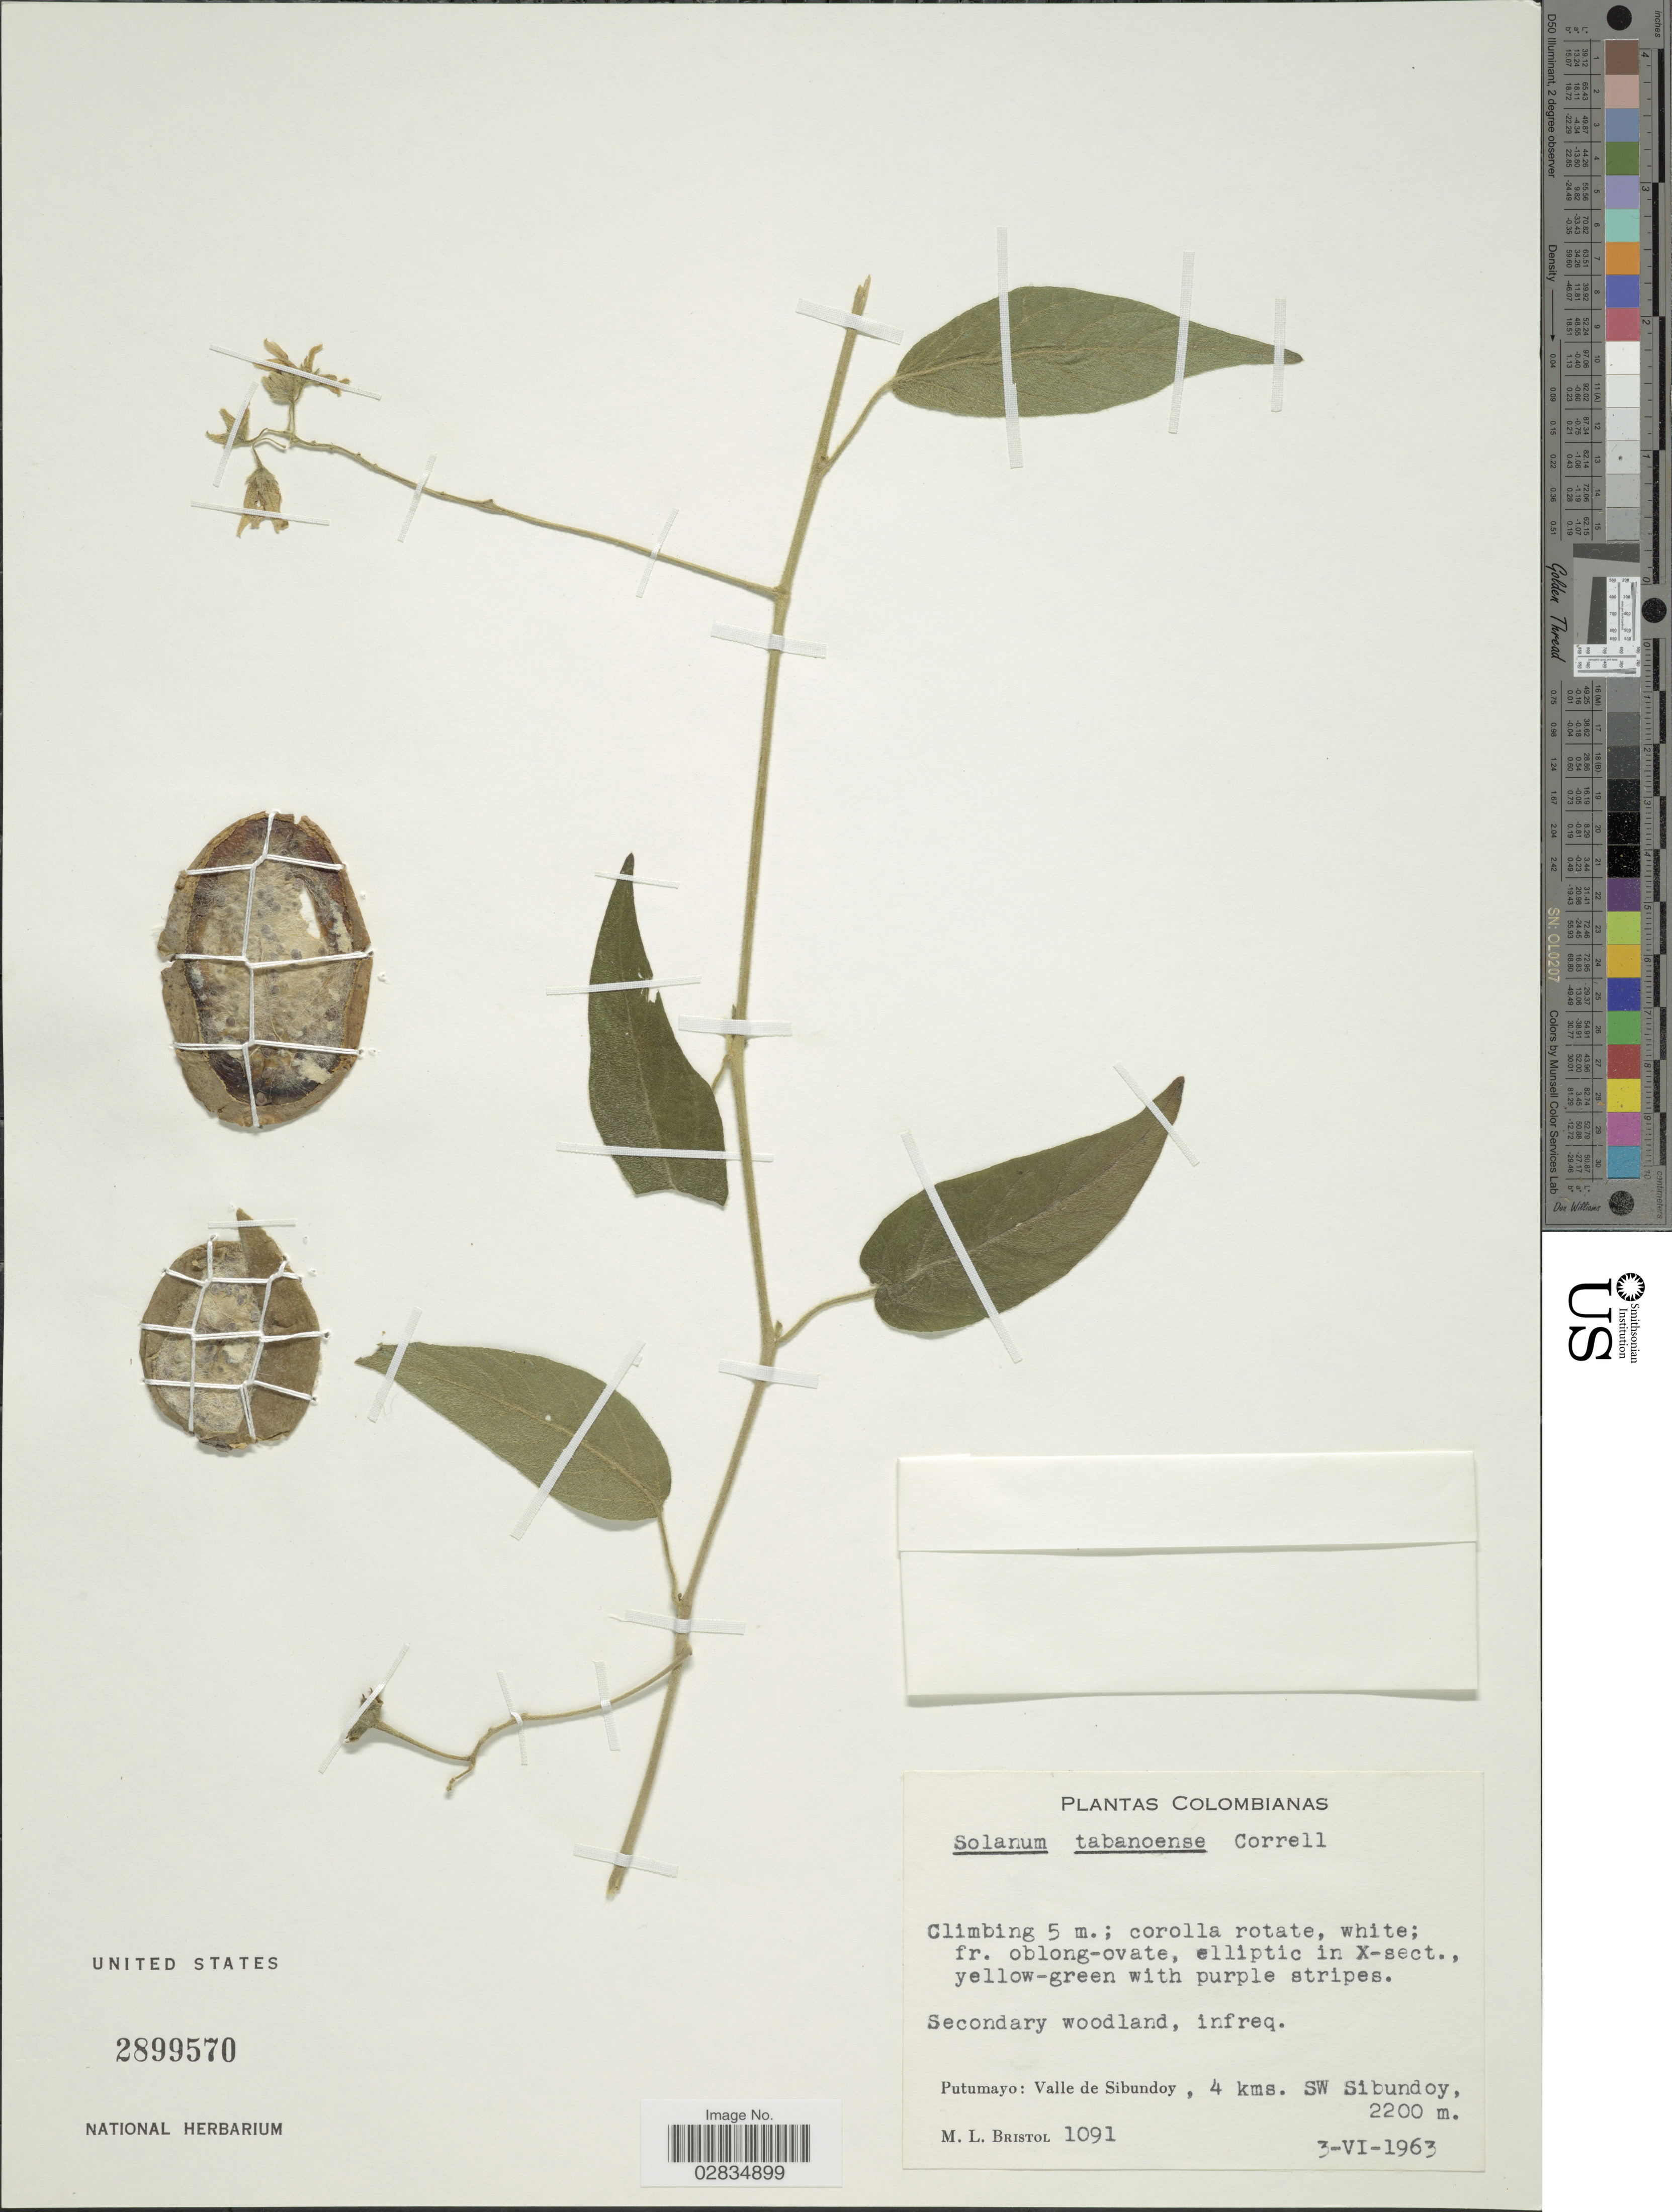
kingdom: Plantae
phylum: Tracheophyta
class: Magnoliopsida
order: Solanales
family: Solanaceae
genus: Solanum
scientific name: Solanum tabanoense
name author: Correll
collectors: M. L. Bristol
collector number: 1091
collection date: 1963-06-03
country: Colombia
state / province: Putumayo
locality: Valle de Sibundoy, 4 kms. SW Sibundoy.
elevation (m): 2200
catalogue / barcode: US 2899570